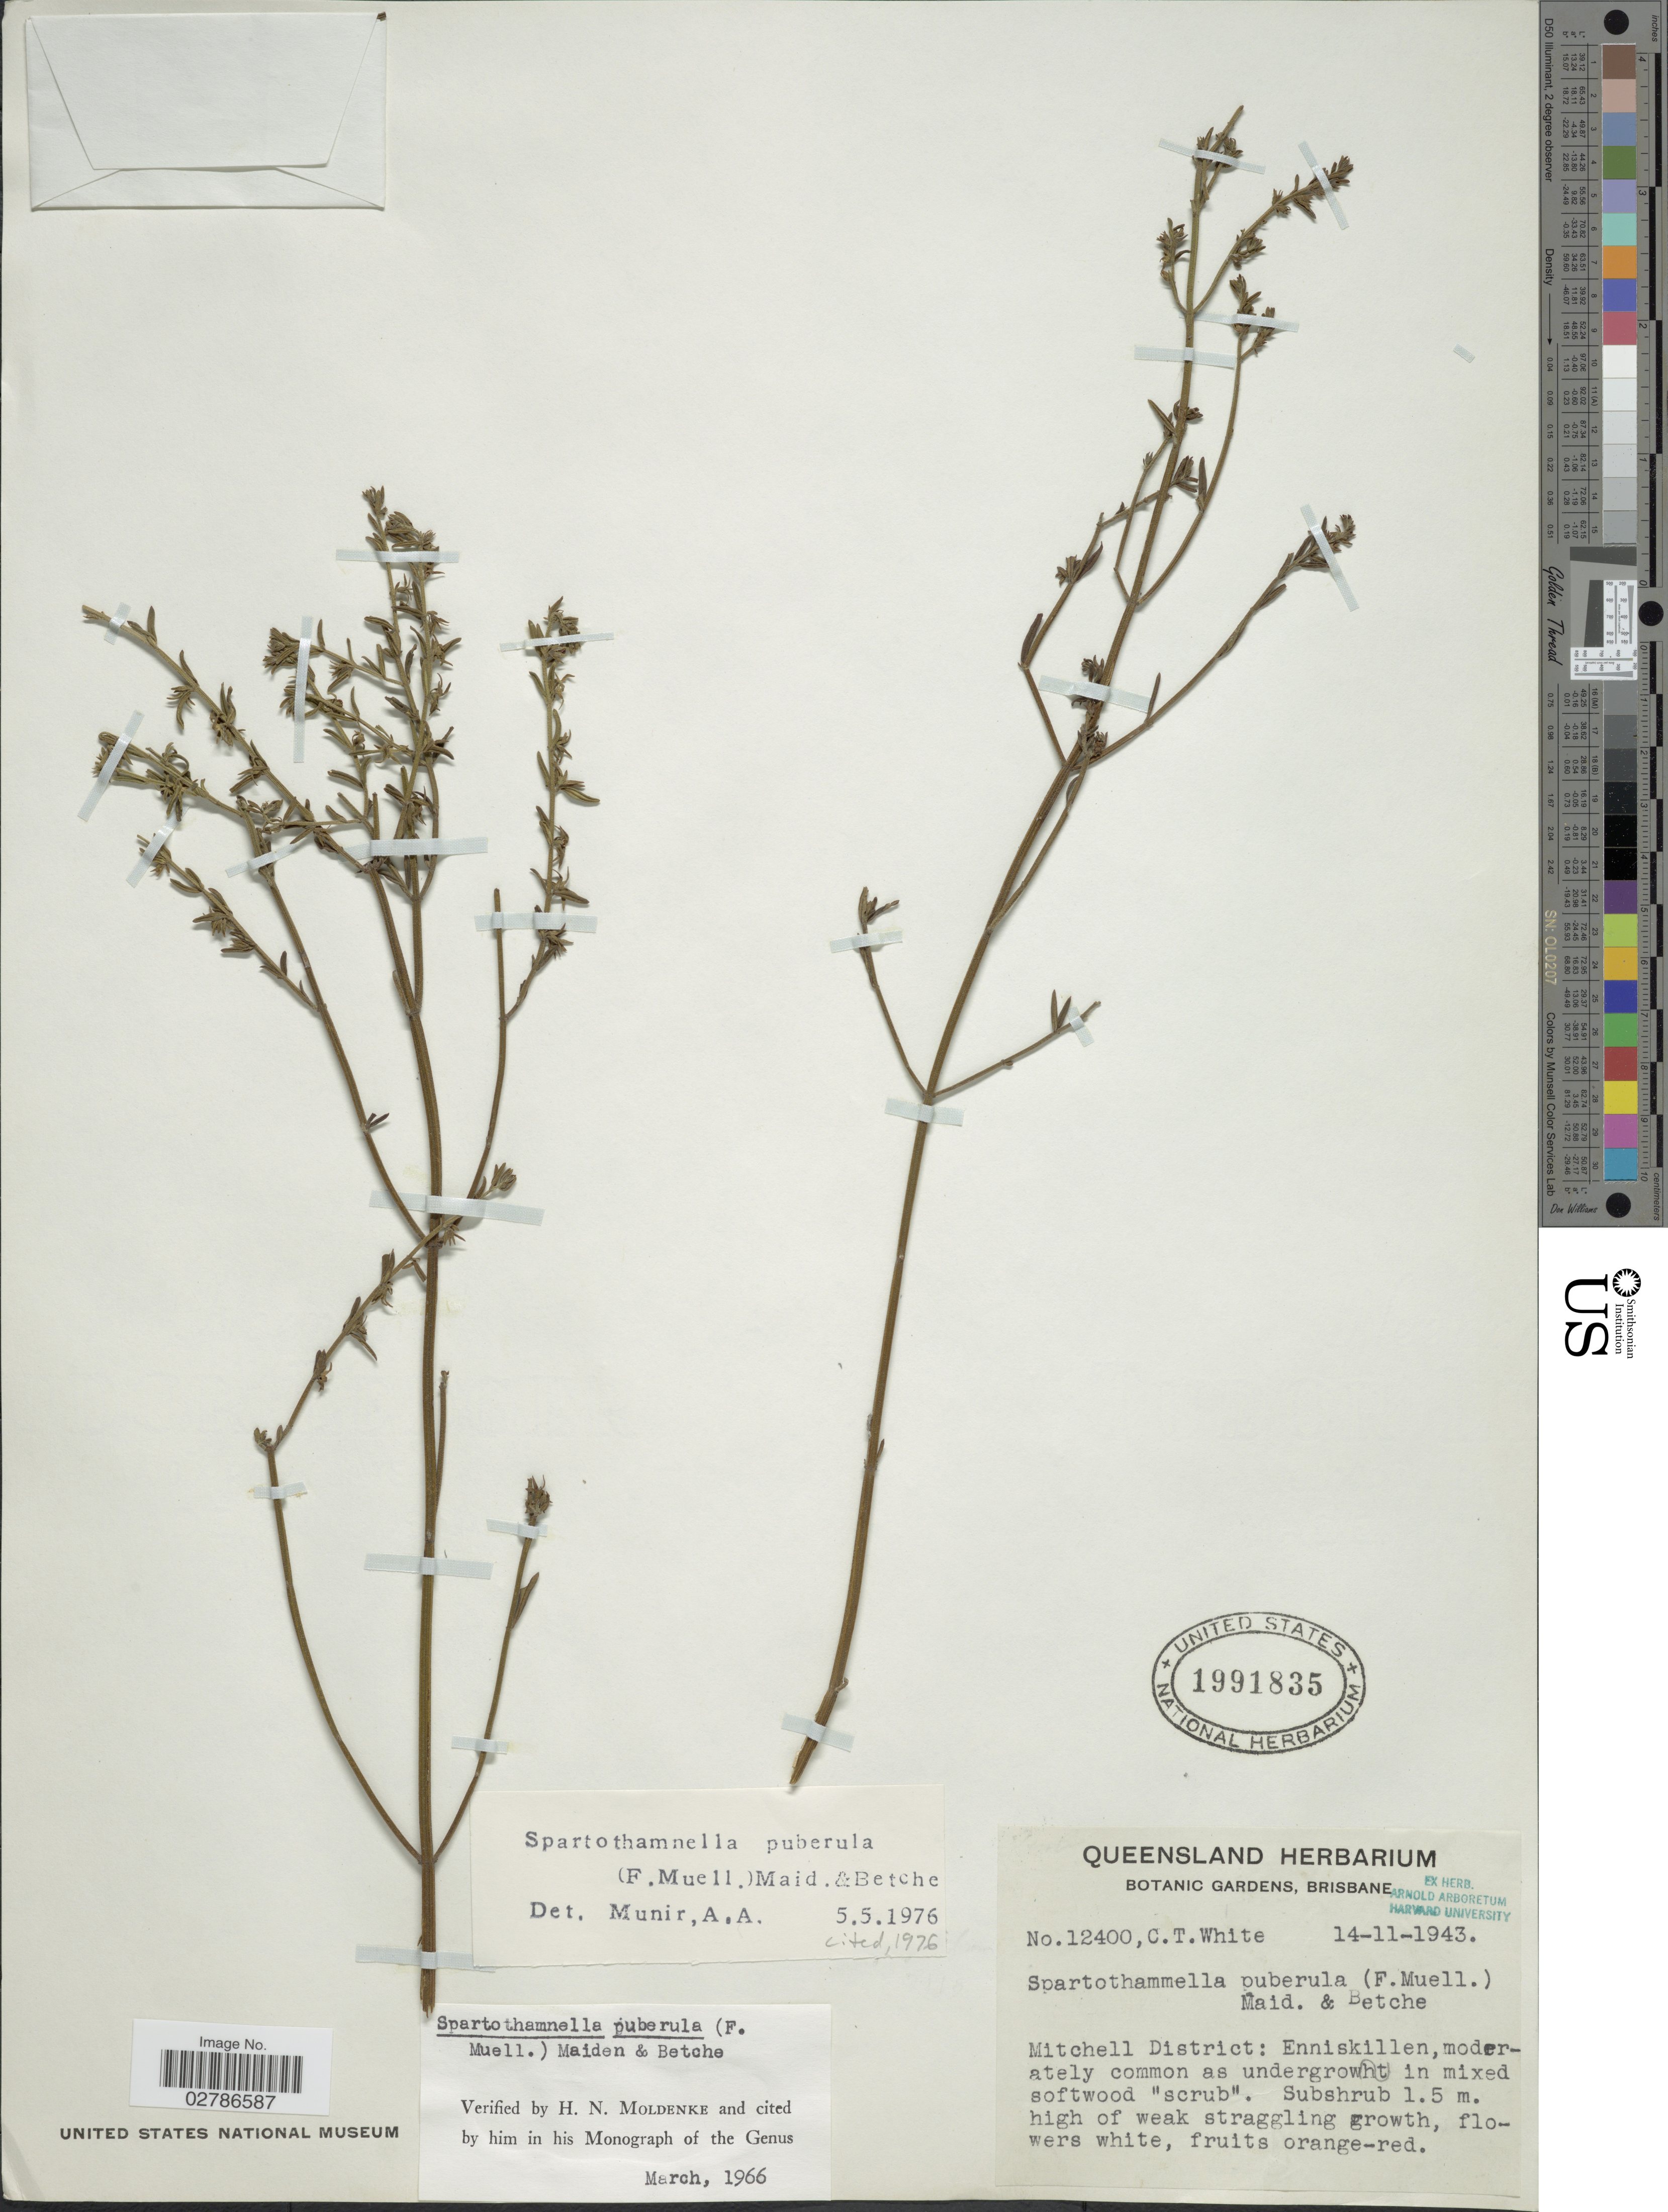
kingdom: Plantae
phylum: Tracheophyta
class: Magnoliopsida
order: Lamiales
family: Lamiaceae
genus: Spartothamnella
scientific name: Spartothamnella puberula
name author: (F. Muell.) Maiden & Betche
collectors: C. T. White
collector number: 12400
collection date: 1943-11-14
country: United Kingdom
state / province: Northern Ireland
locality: Mitchell District: Enniskillen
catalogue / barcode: US 1991835